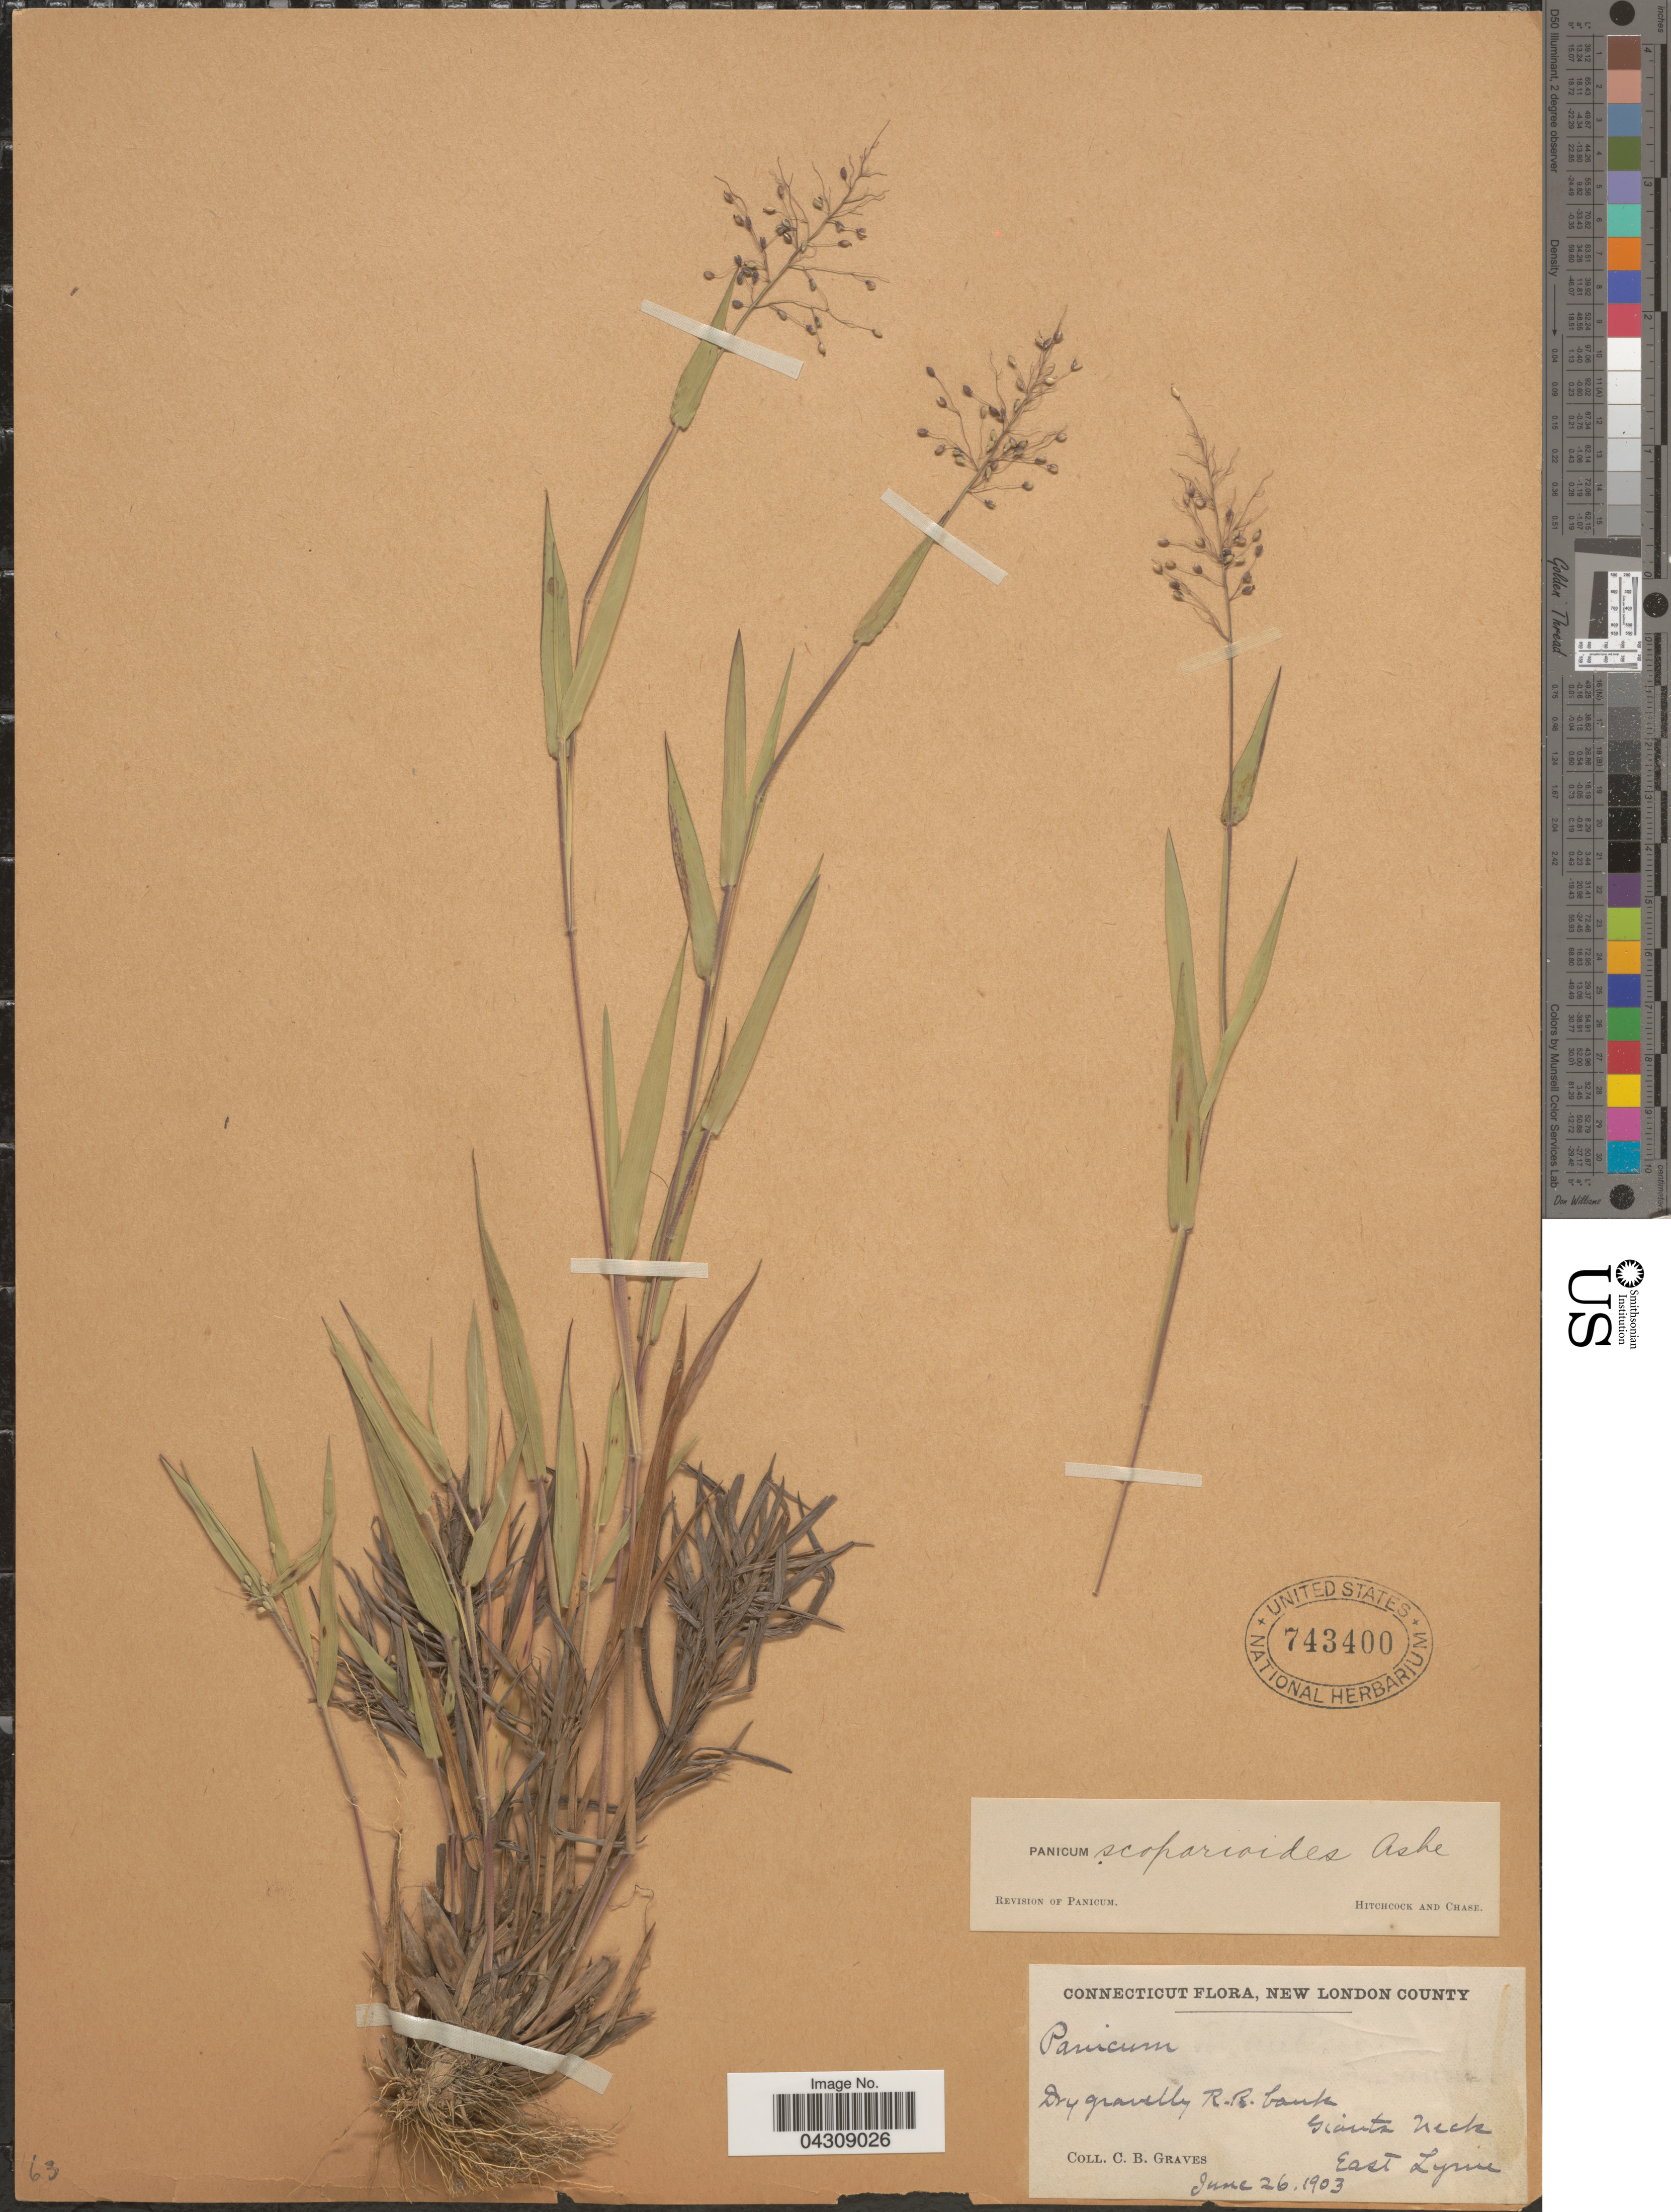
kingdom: Plantae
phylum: Tracheophyta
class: Liliopsida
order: Poales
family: Poaceae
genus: Dichanthelium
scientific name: Dichanthelium acuminatum var. acuminatum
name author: (Sw.) Gould & C.A. Clark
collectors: C. Graves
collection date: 1903-06-26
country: United States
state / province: Connecticut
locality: New London County. Dry gravelly R.R. bank. Giants Neck. East Lyme.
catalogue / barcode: US 743400